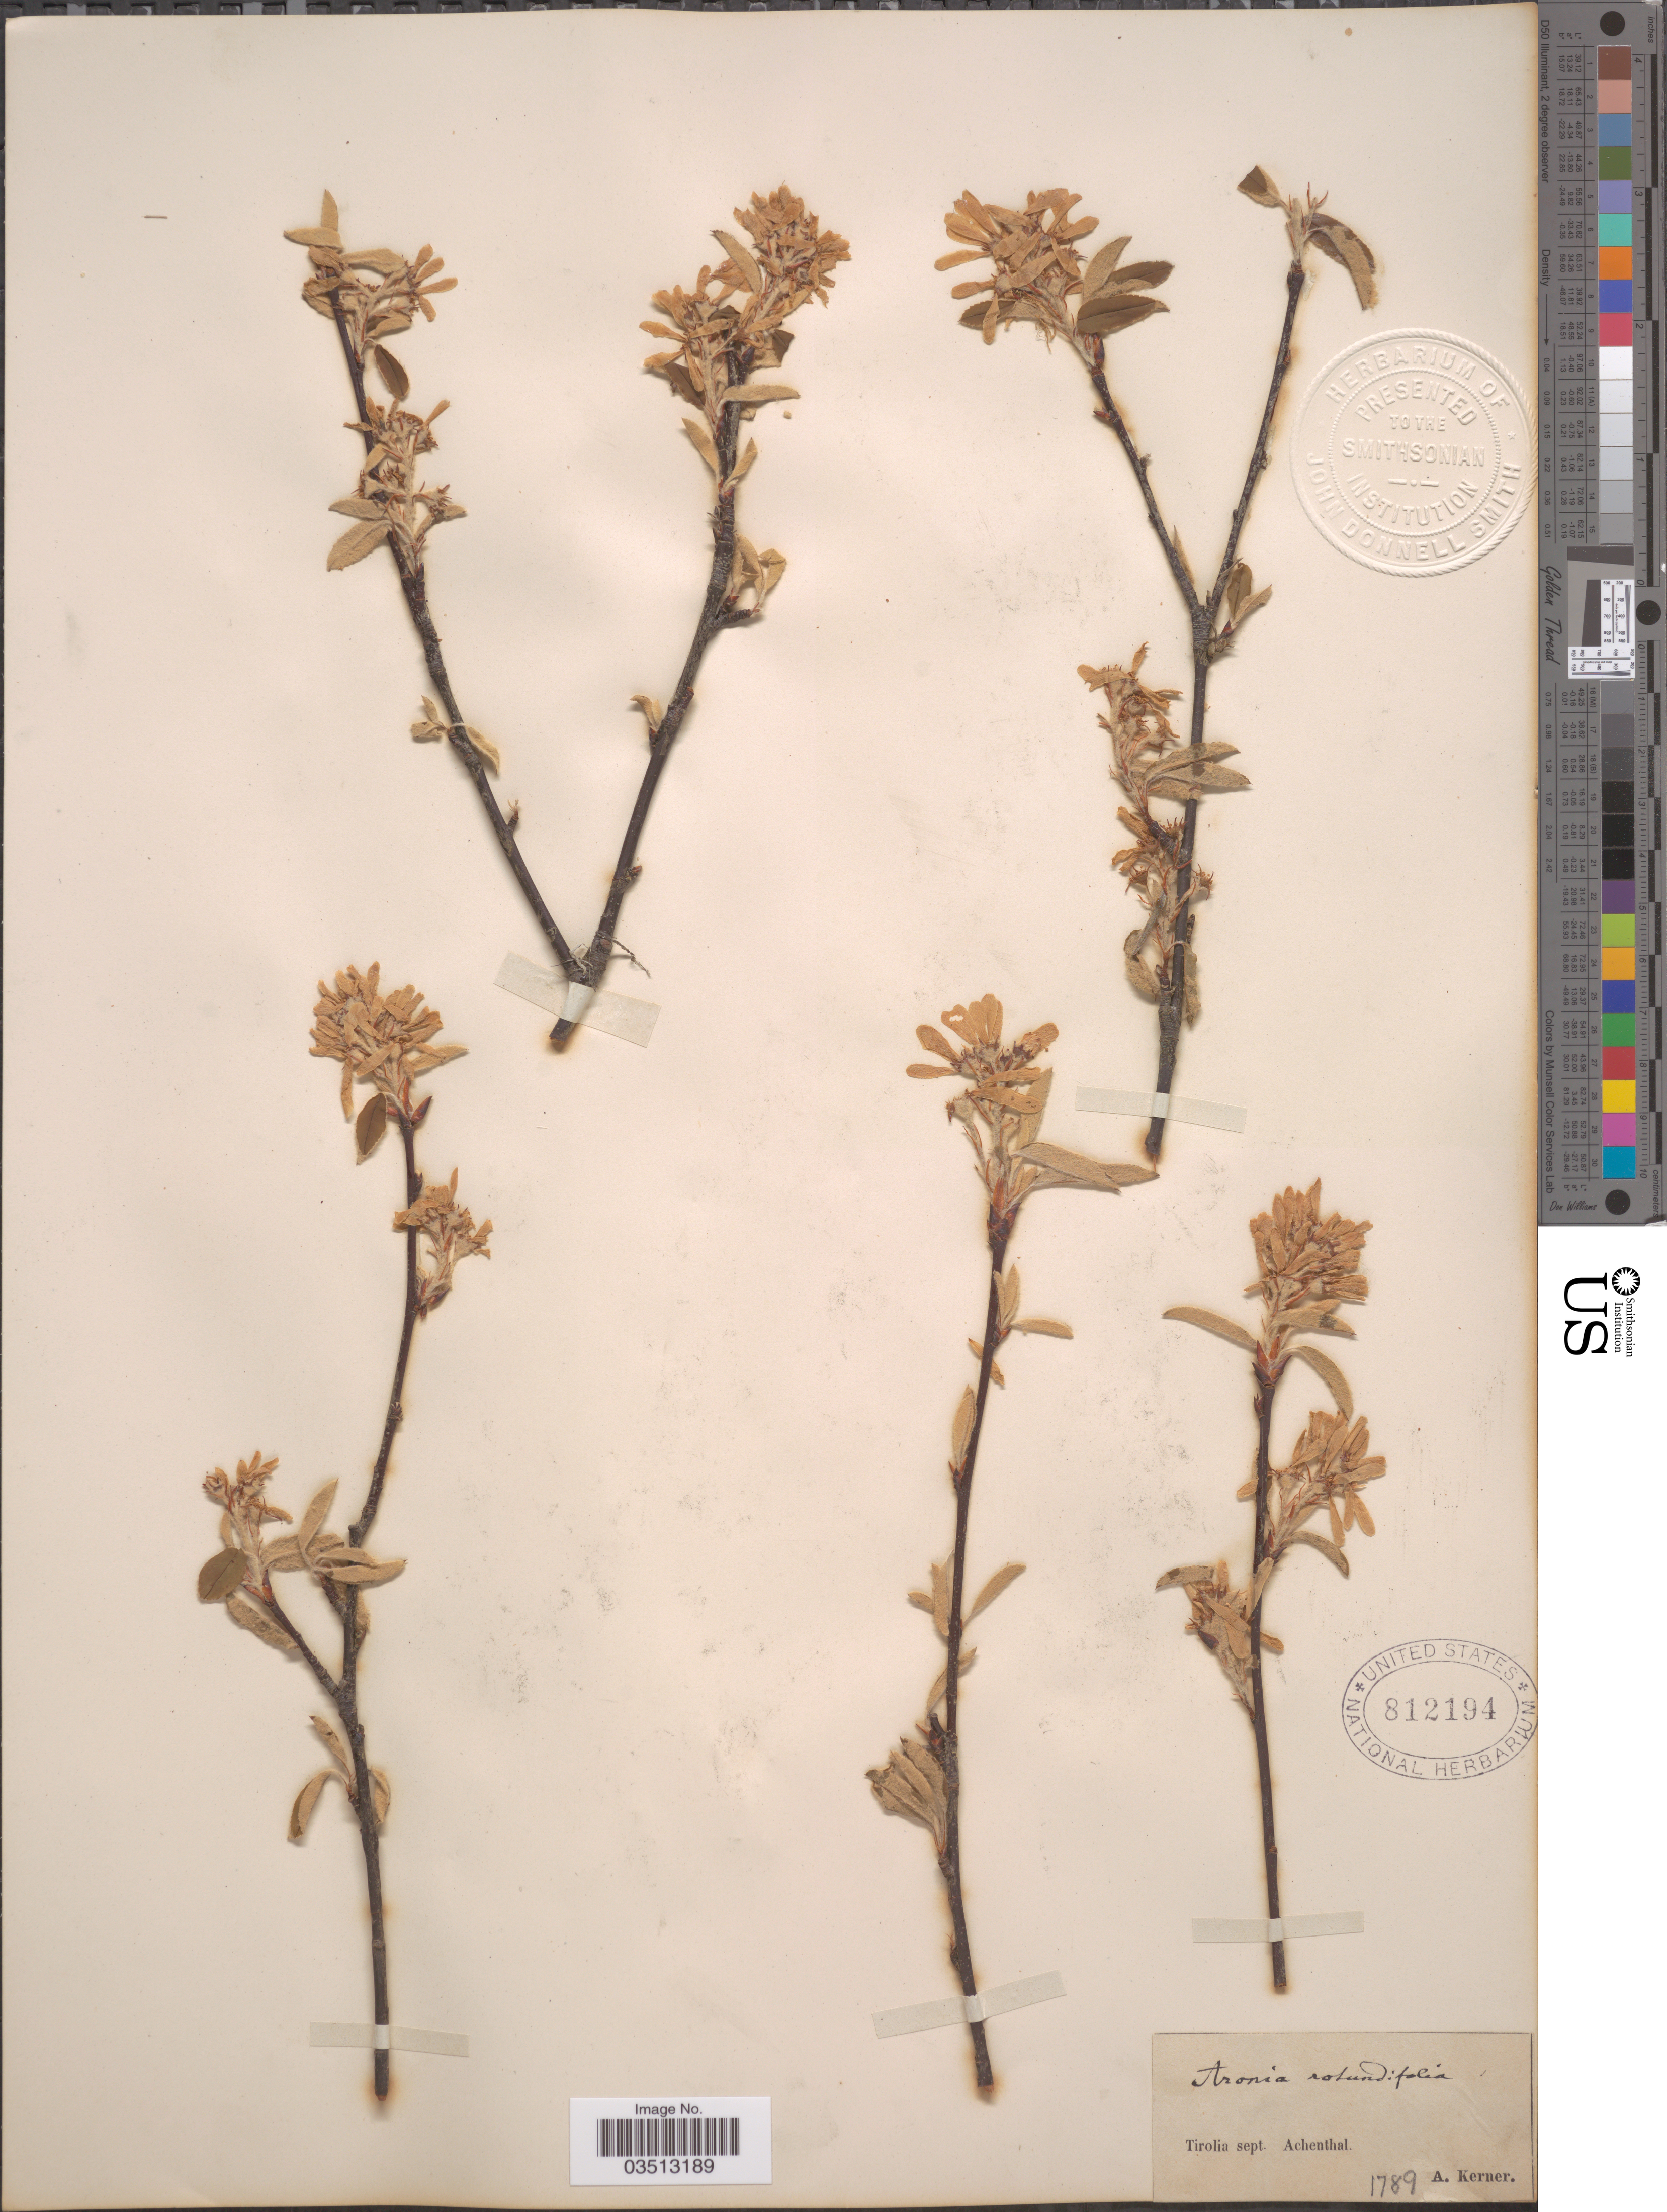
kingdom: Plantae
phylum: Tracheophyta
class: Magnoliopsida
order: Rosales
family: Rosaceae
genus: Amelanchier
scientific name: Amelanchier rotundifolia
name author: Dum. Cours.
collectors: A. Kerner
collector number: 1789?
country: Austria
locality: Tirolia sept. Achenthal.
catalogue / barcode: US 812194